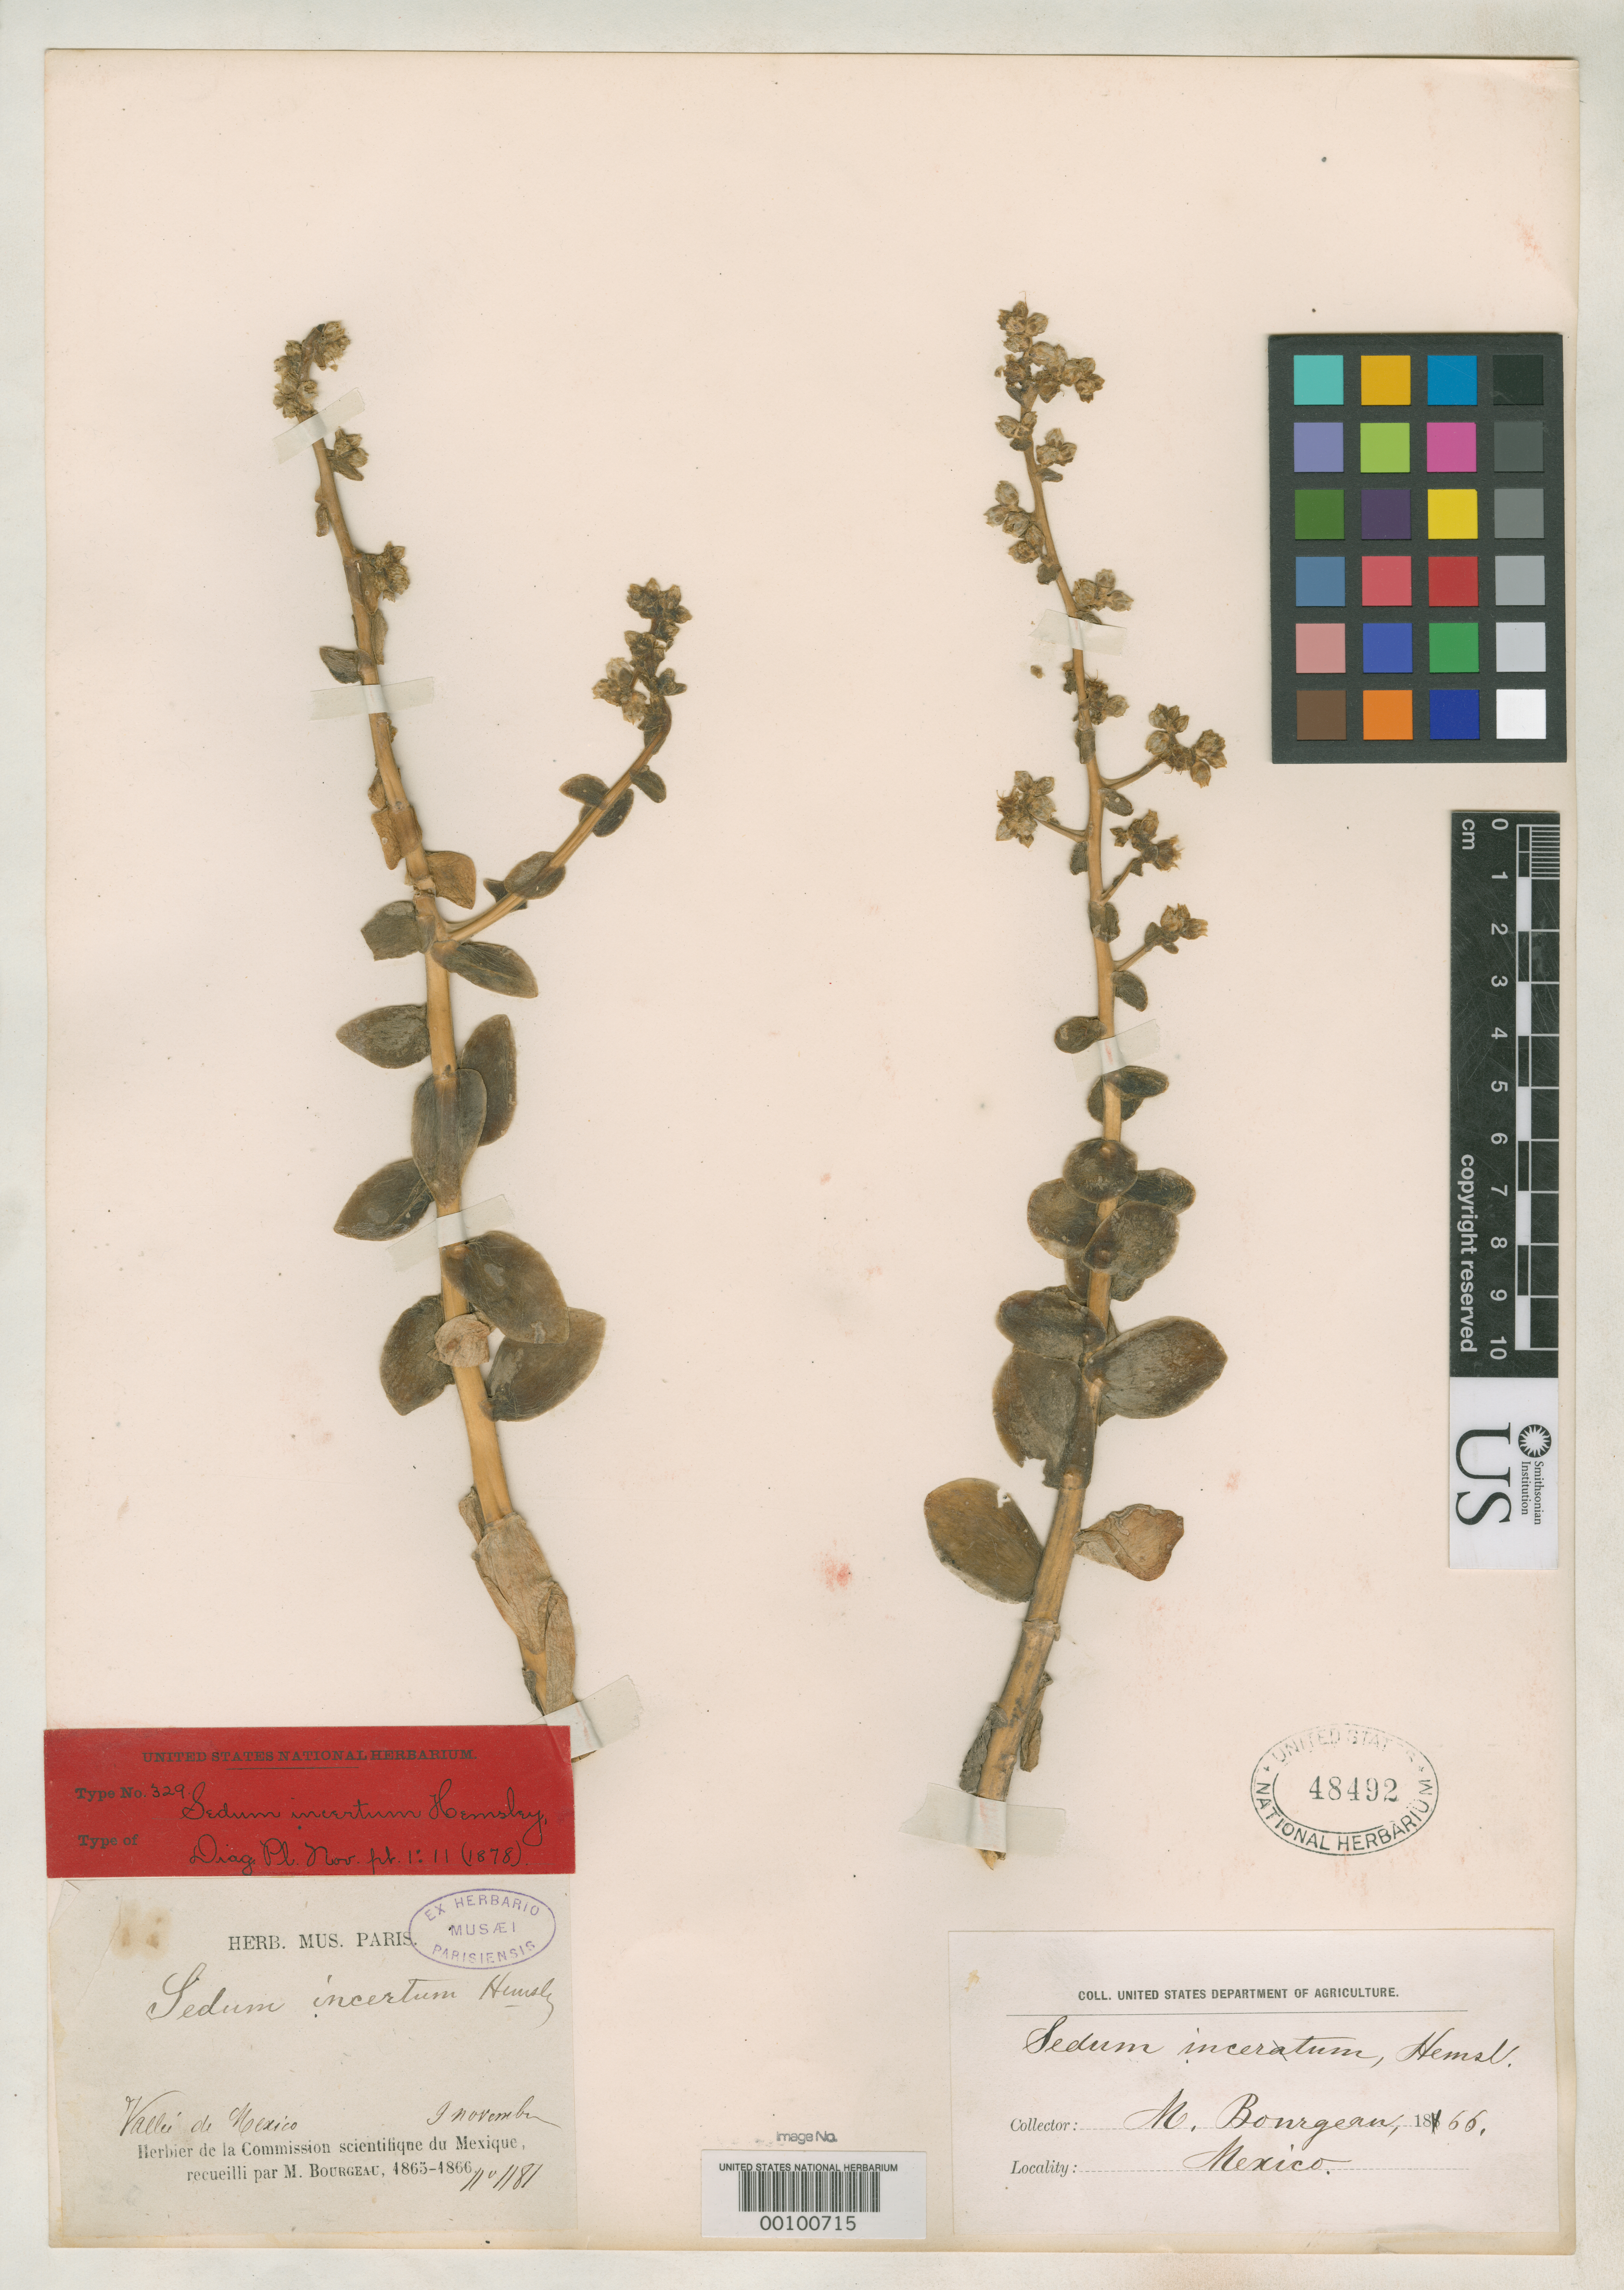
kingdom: Plantae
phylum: Tracheophyta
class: Magnoliopsida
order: Saxifragales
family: Crassulaceae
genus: Sedum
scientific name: Sedum incertum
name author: Hemsl.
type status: Isotype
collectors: E. Bourgeau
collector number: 1181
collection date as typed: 09 Nov 1866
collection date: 1866-11-09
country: Mexico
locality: Valley of Mexico.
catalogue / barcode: US 48492